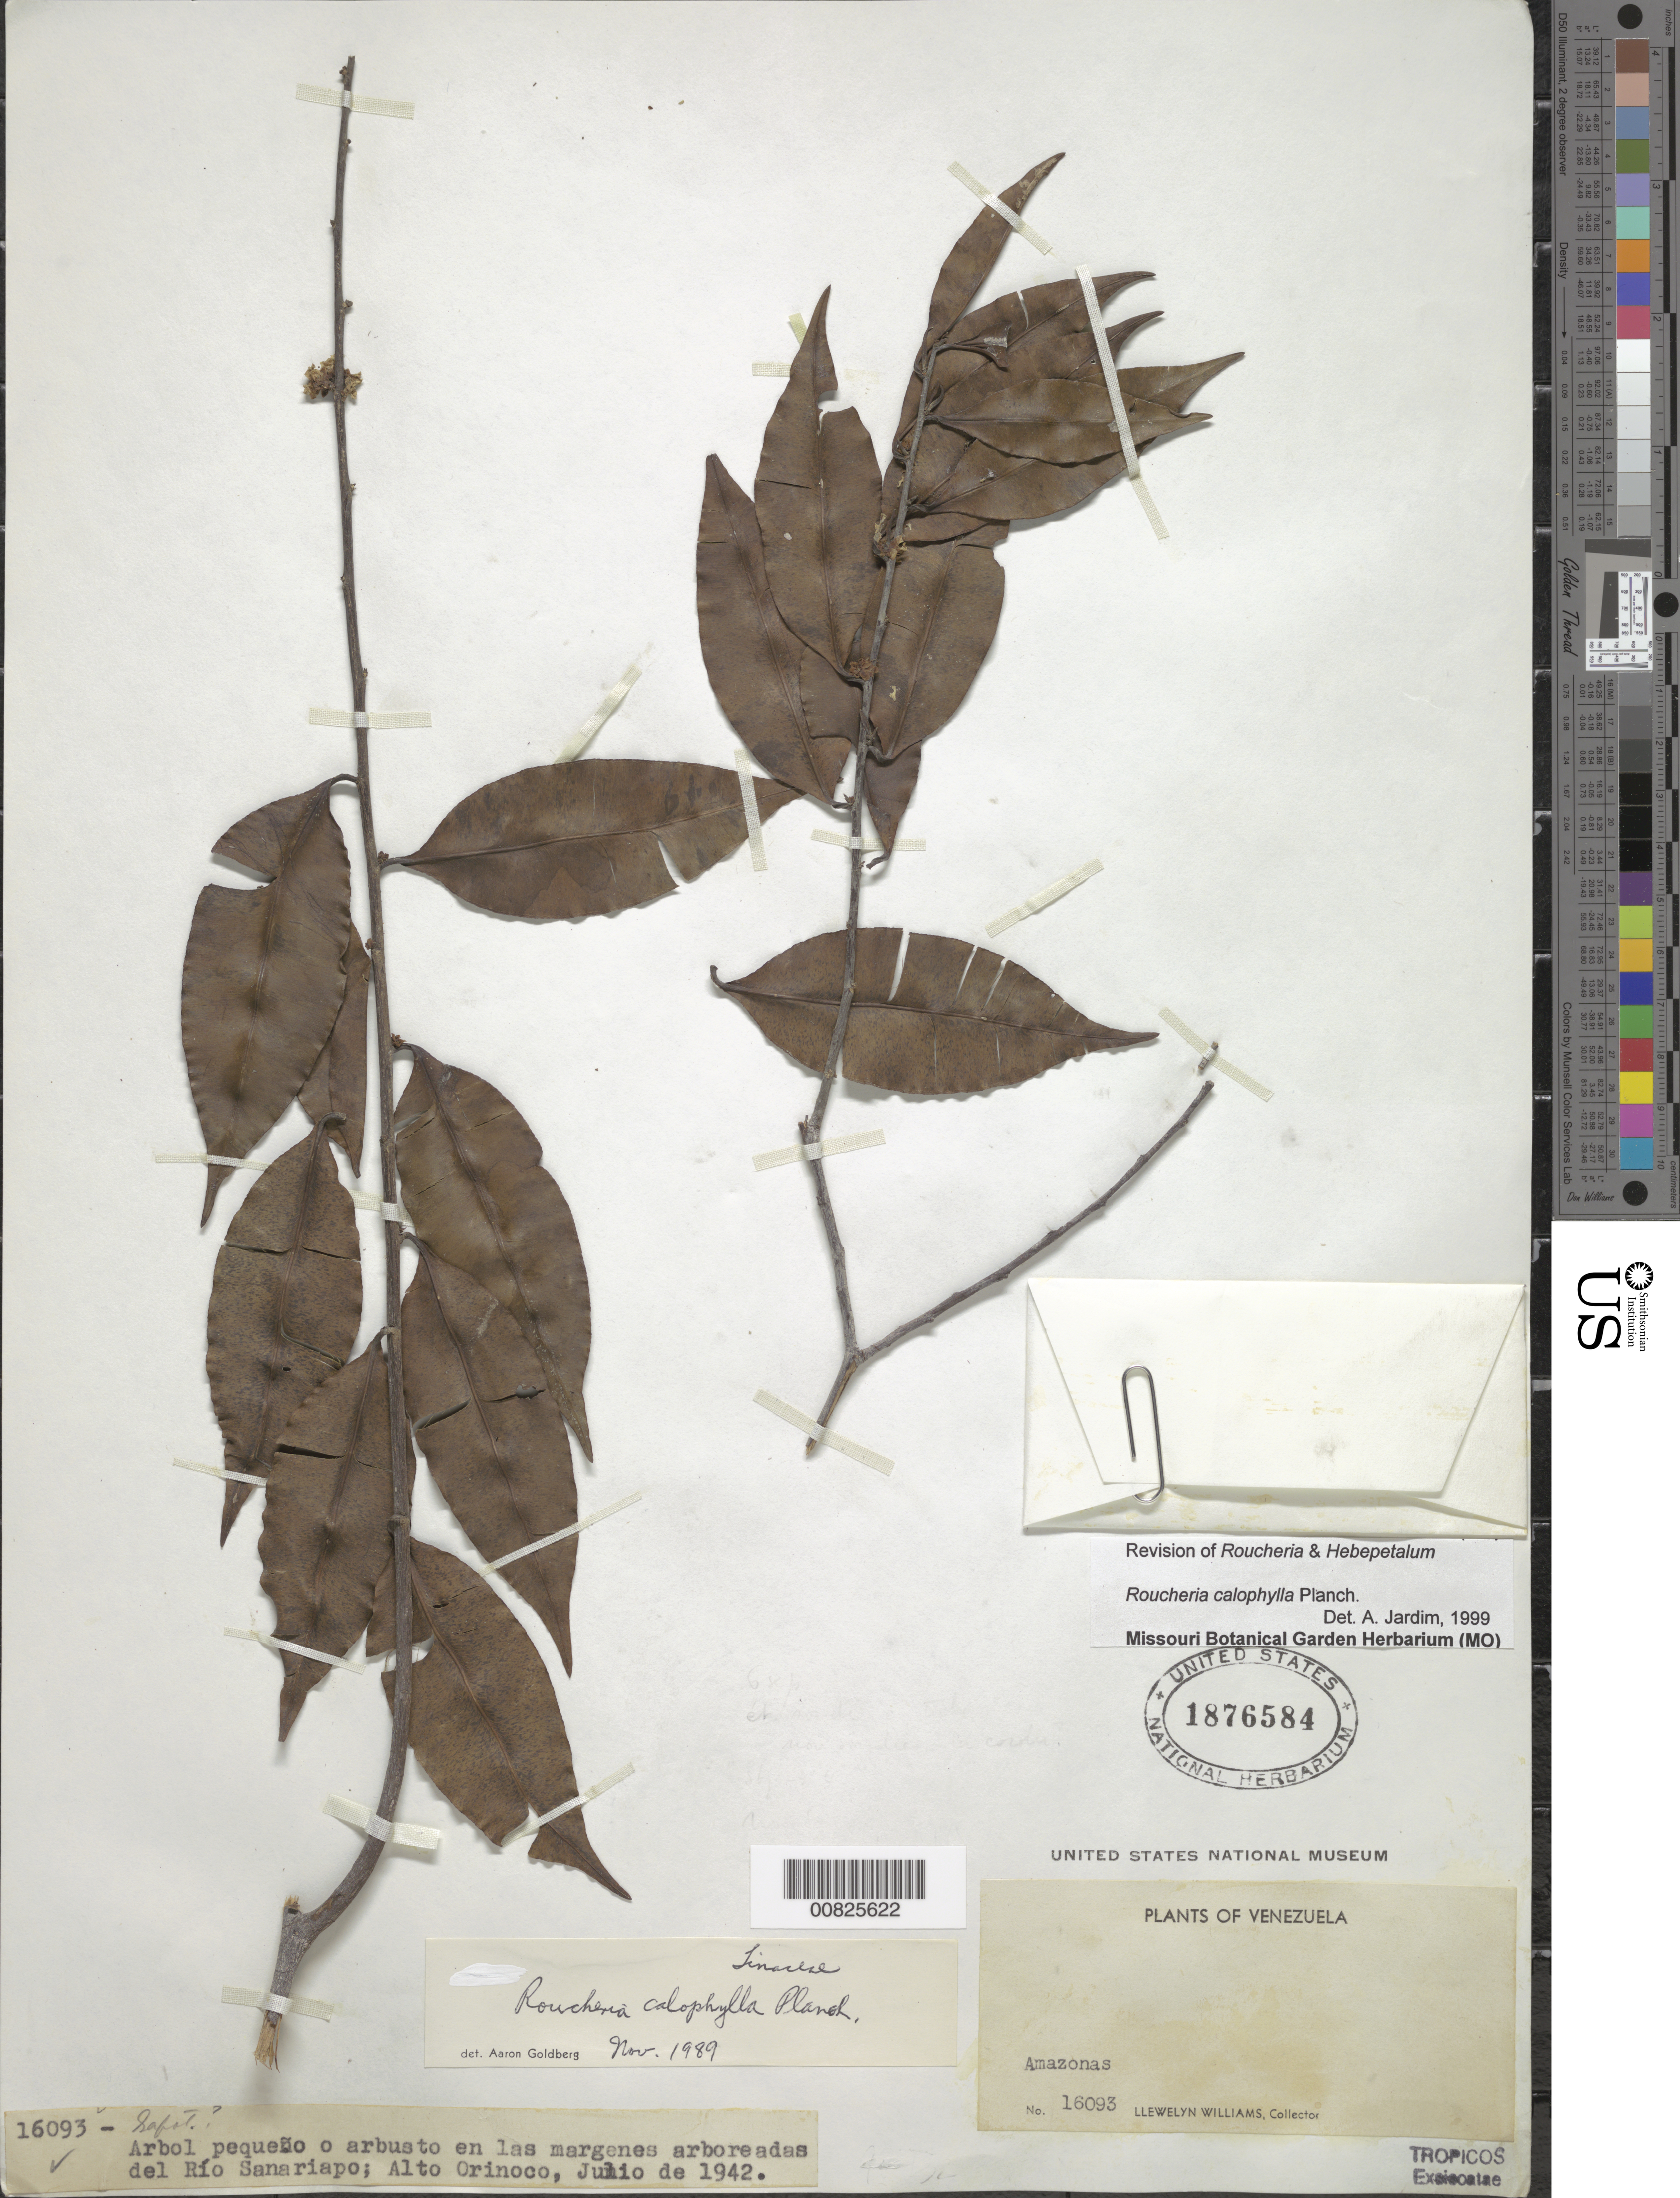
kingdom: Plantae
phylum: Tracheophyta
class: Magnoliopsida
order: Malpighiales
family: Linaceae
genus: Roucheria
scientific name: Roucheria calophylla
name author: Planch.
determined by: Goldberg, Aaron, (US), NMNH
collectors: Ll. Williams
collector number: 16093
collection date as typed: Jun-42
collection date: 1942-06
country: Venezuela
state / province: Amazonas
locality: Alto Orinoco, Río Sanariapo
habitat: Margenes arboreadas del río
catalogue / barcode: US 1876584